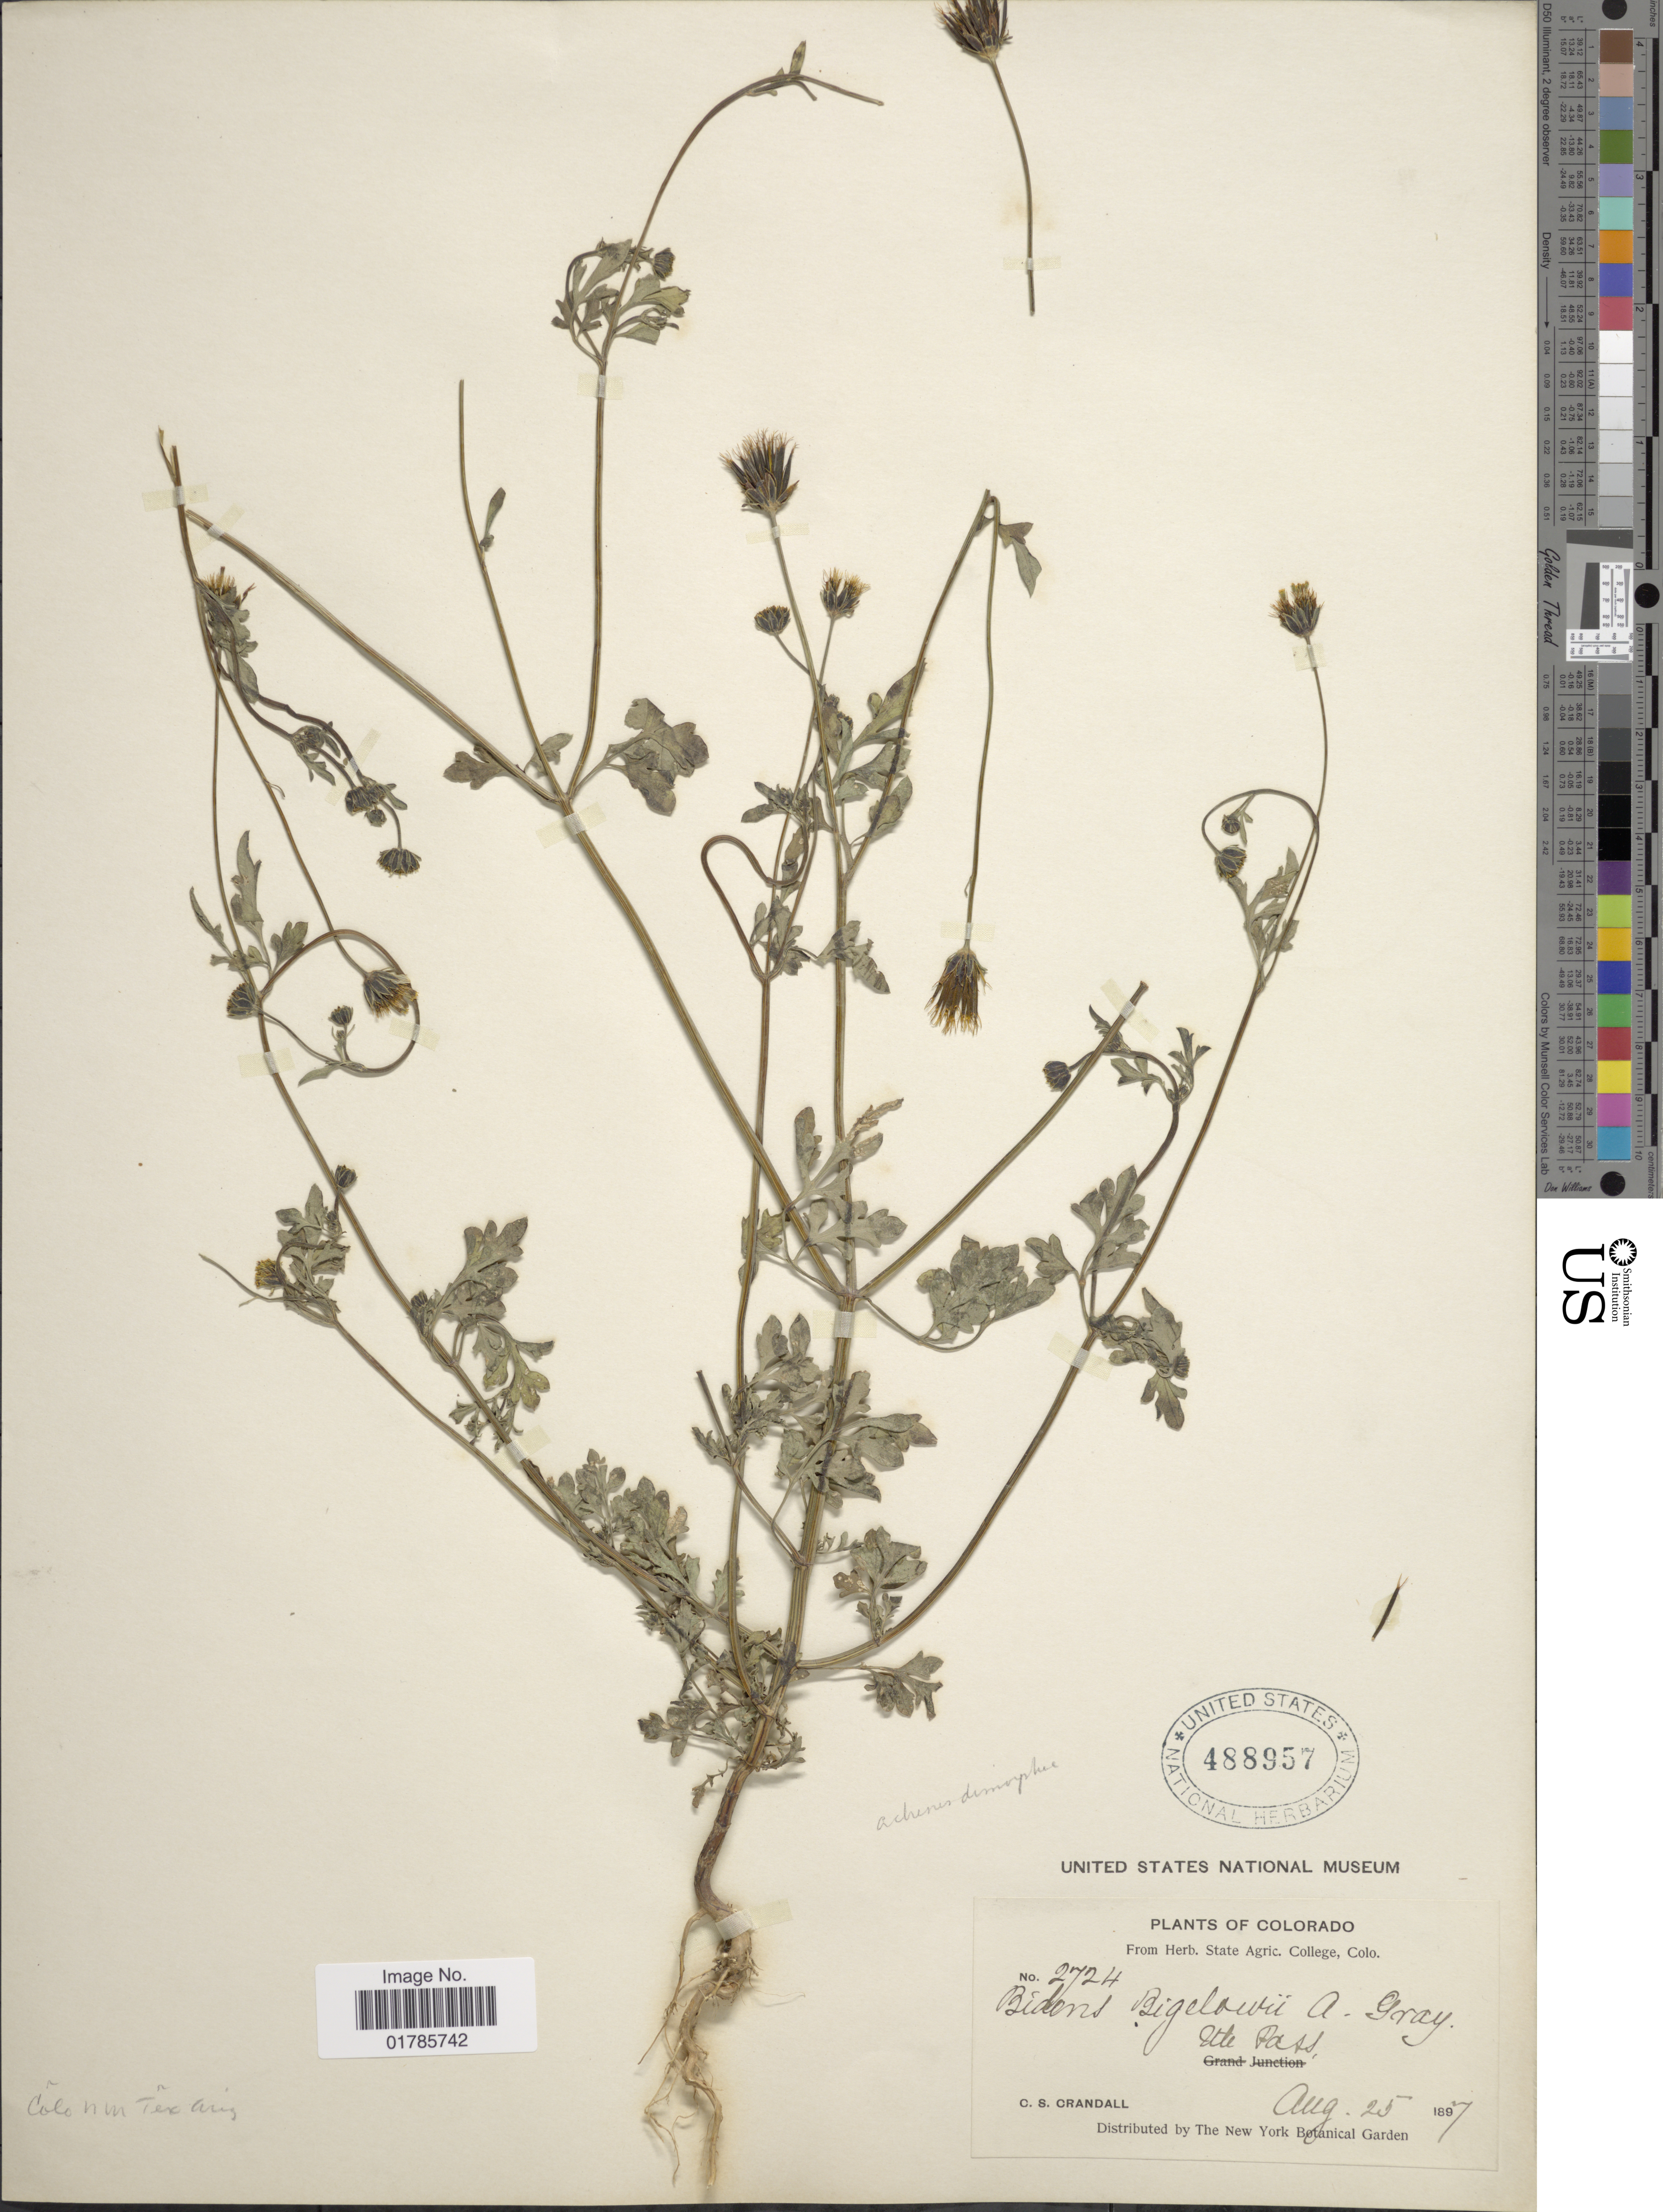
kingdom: Plantae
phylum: Tracheophyta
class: Magnoliopsida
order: Asterales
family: Asteraceae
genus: Bidens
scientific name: Bidens bigelovii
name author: A. Gray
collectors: C. Crandall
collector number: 2724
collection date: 1897-08-25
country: United States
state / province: Colorado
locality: Utle Pass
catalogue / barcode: US 488957